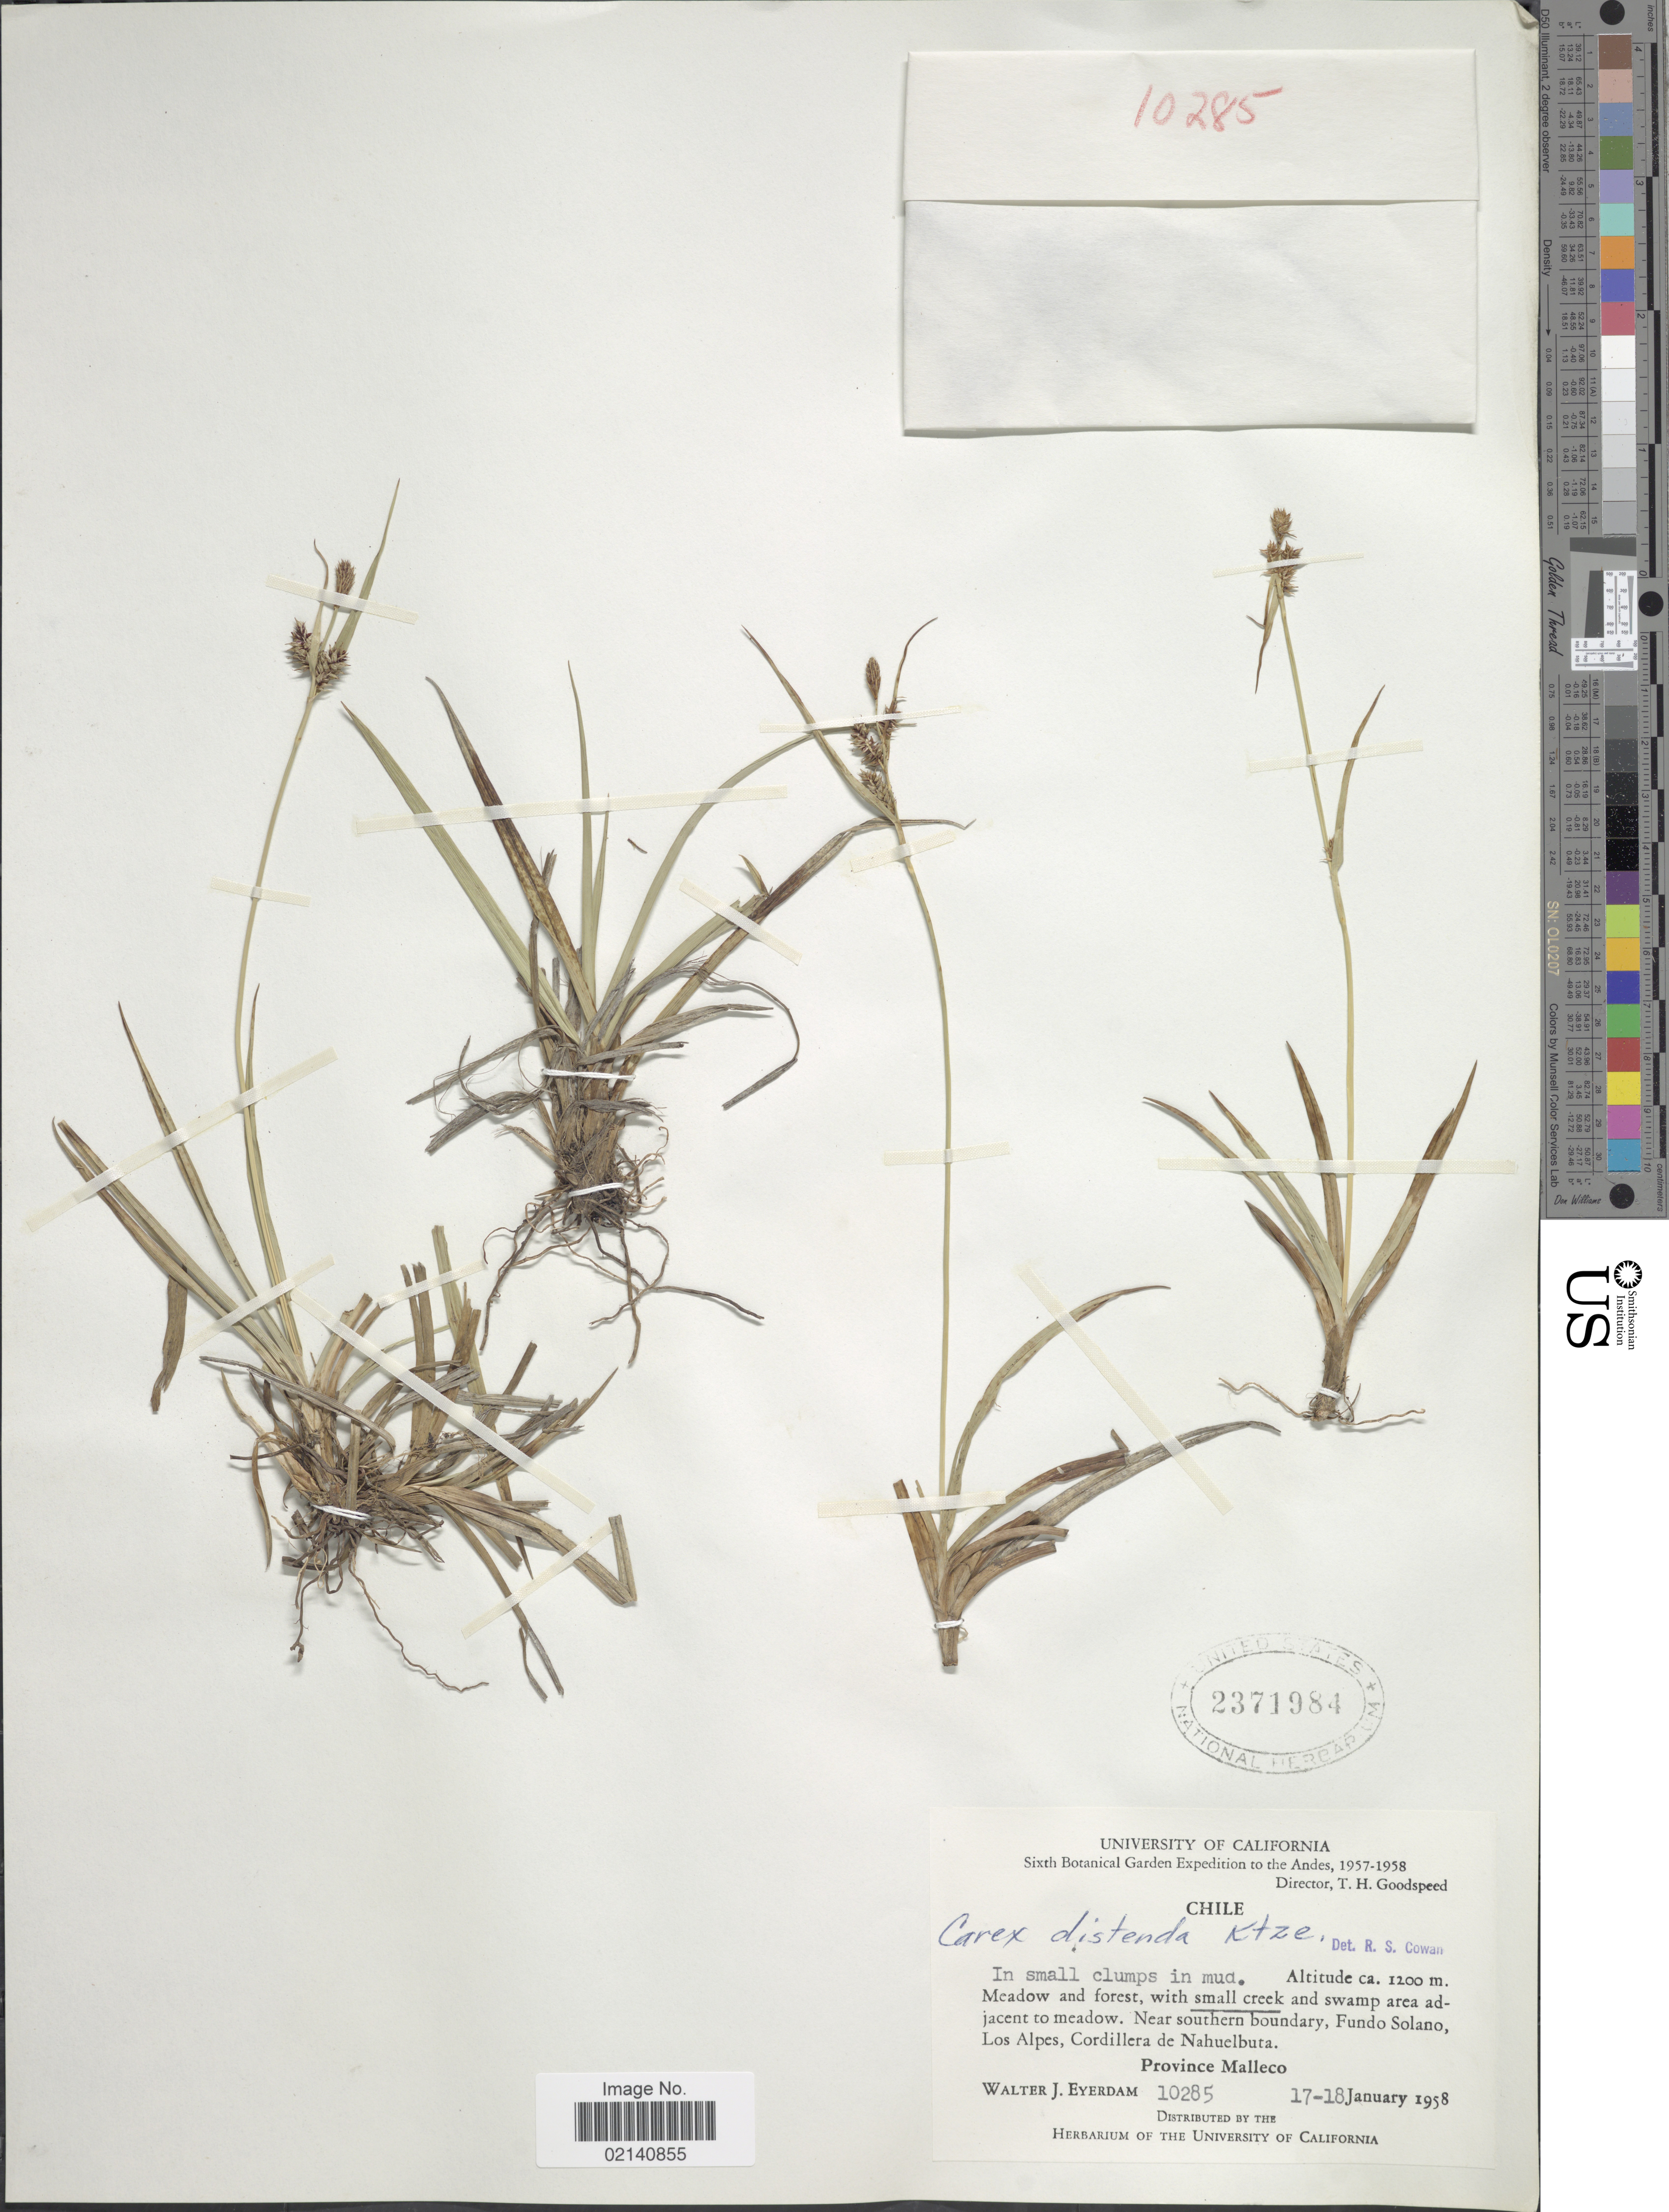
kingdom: Plantae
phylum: Tracheophyta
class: Liliopsida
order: Poales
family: Cyperaceae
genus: Carex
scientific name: Carex fuscula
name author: d'Urv.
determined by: Jimnéz-Mejias, Pedro, (UPOS), Universidad Pablo de Olavide (SPAIN)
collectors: W. J. Eyerdam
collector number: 10285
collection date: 1958-01-17/1958-01-18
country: Chile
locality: Meadow and forest, with small creek and swamp area adjacent to meadow, near southern boundary, Fundo Solano, Los Alpes, Cordillera de Nahuelbuta, Province Malleco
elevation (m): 1200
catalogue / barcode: US 2371984